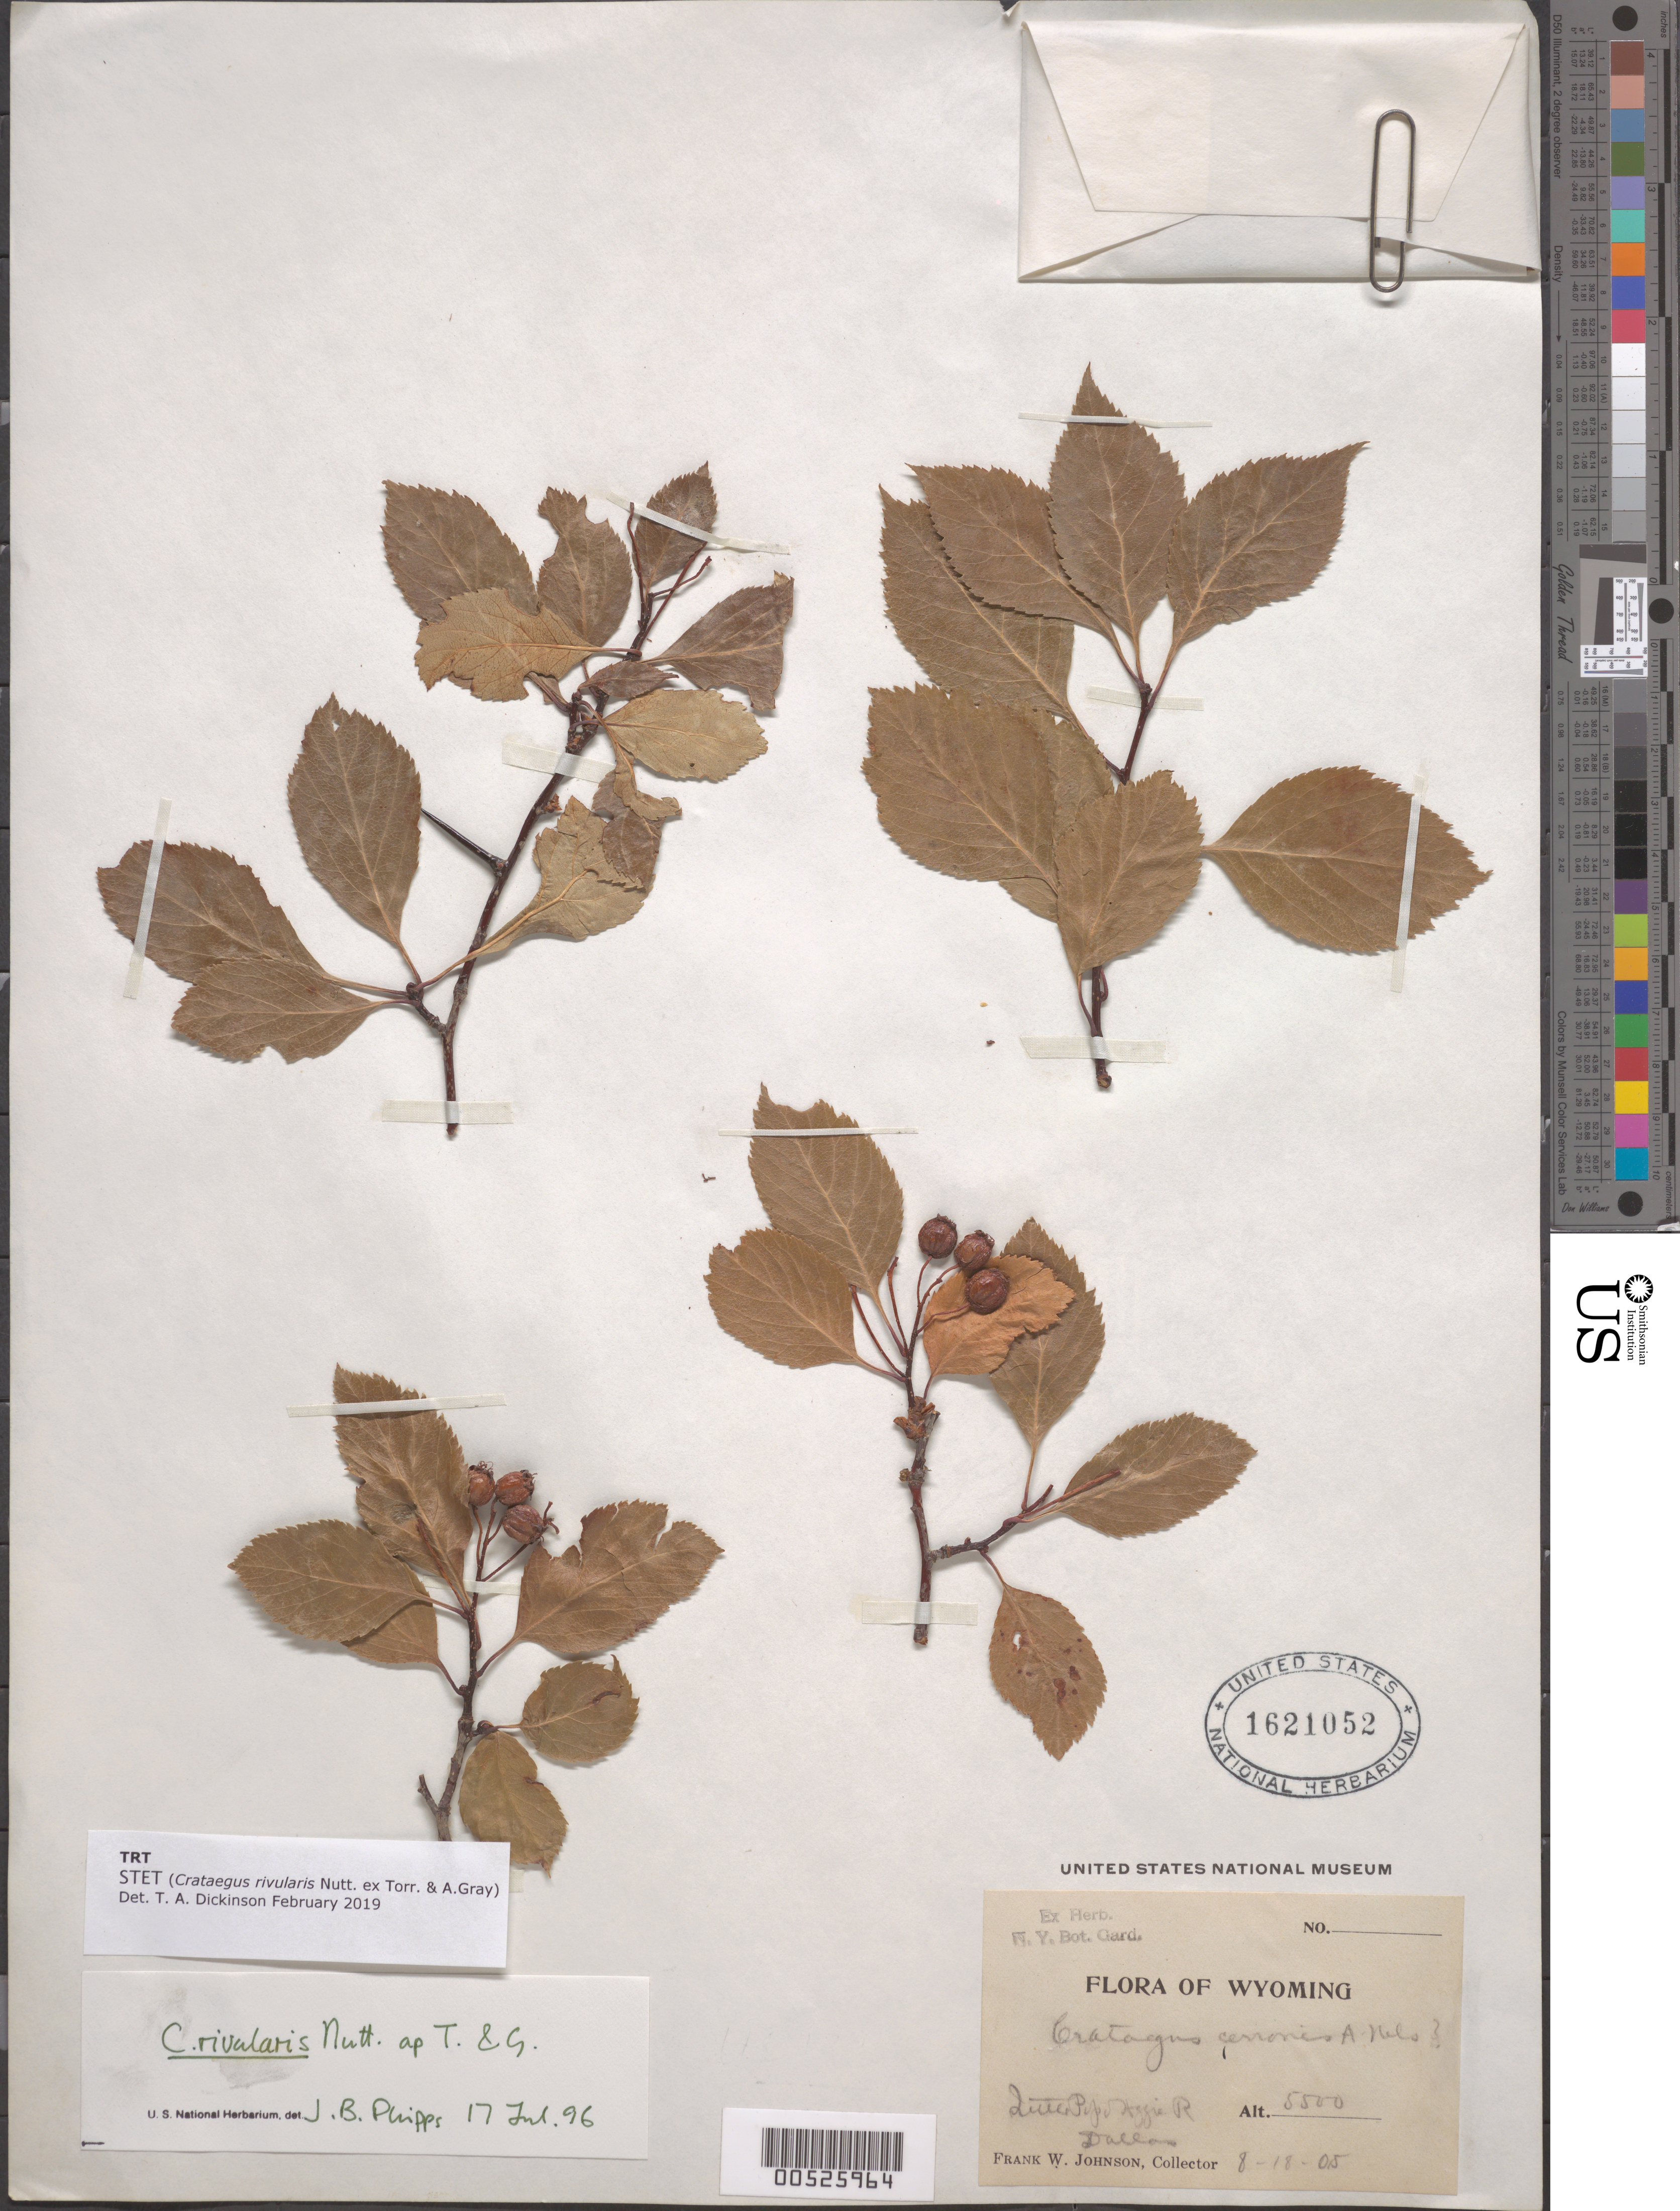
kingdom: Plantae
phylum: Tracheophyta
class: Magnoliopsida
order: Rosales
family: Rosaceae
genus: Crataegus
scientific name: Crataegus rivularis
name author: Nutt.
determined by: Phipps, James B., (UWO), University of Western Ontario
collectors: F. W. Johnson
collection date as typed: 18 Aug 1905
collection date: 1905-08-18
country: United States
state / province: Wyoming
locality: Little Popo Angie River. Dallas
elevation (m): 1676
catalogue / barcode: US 1621052